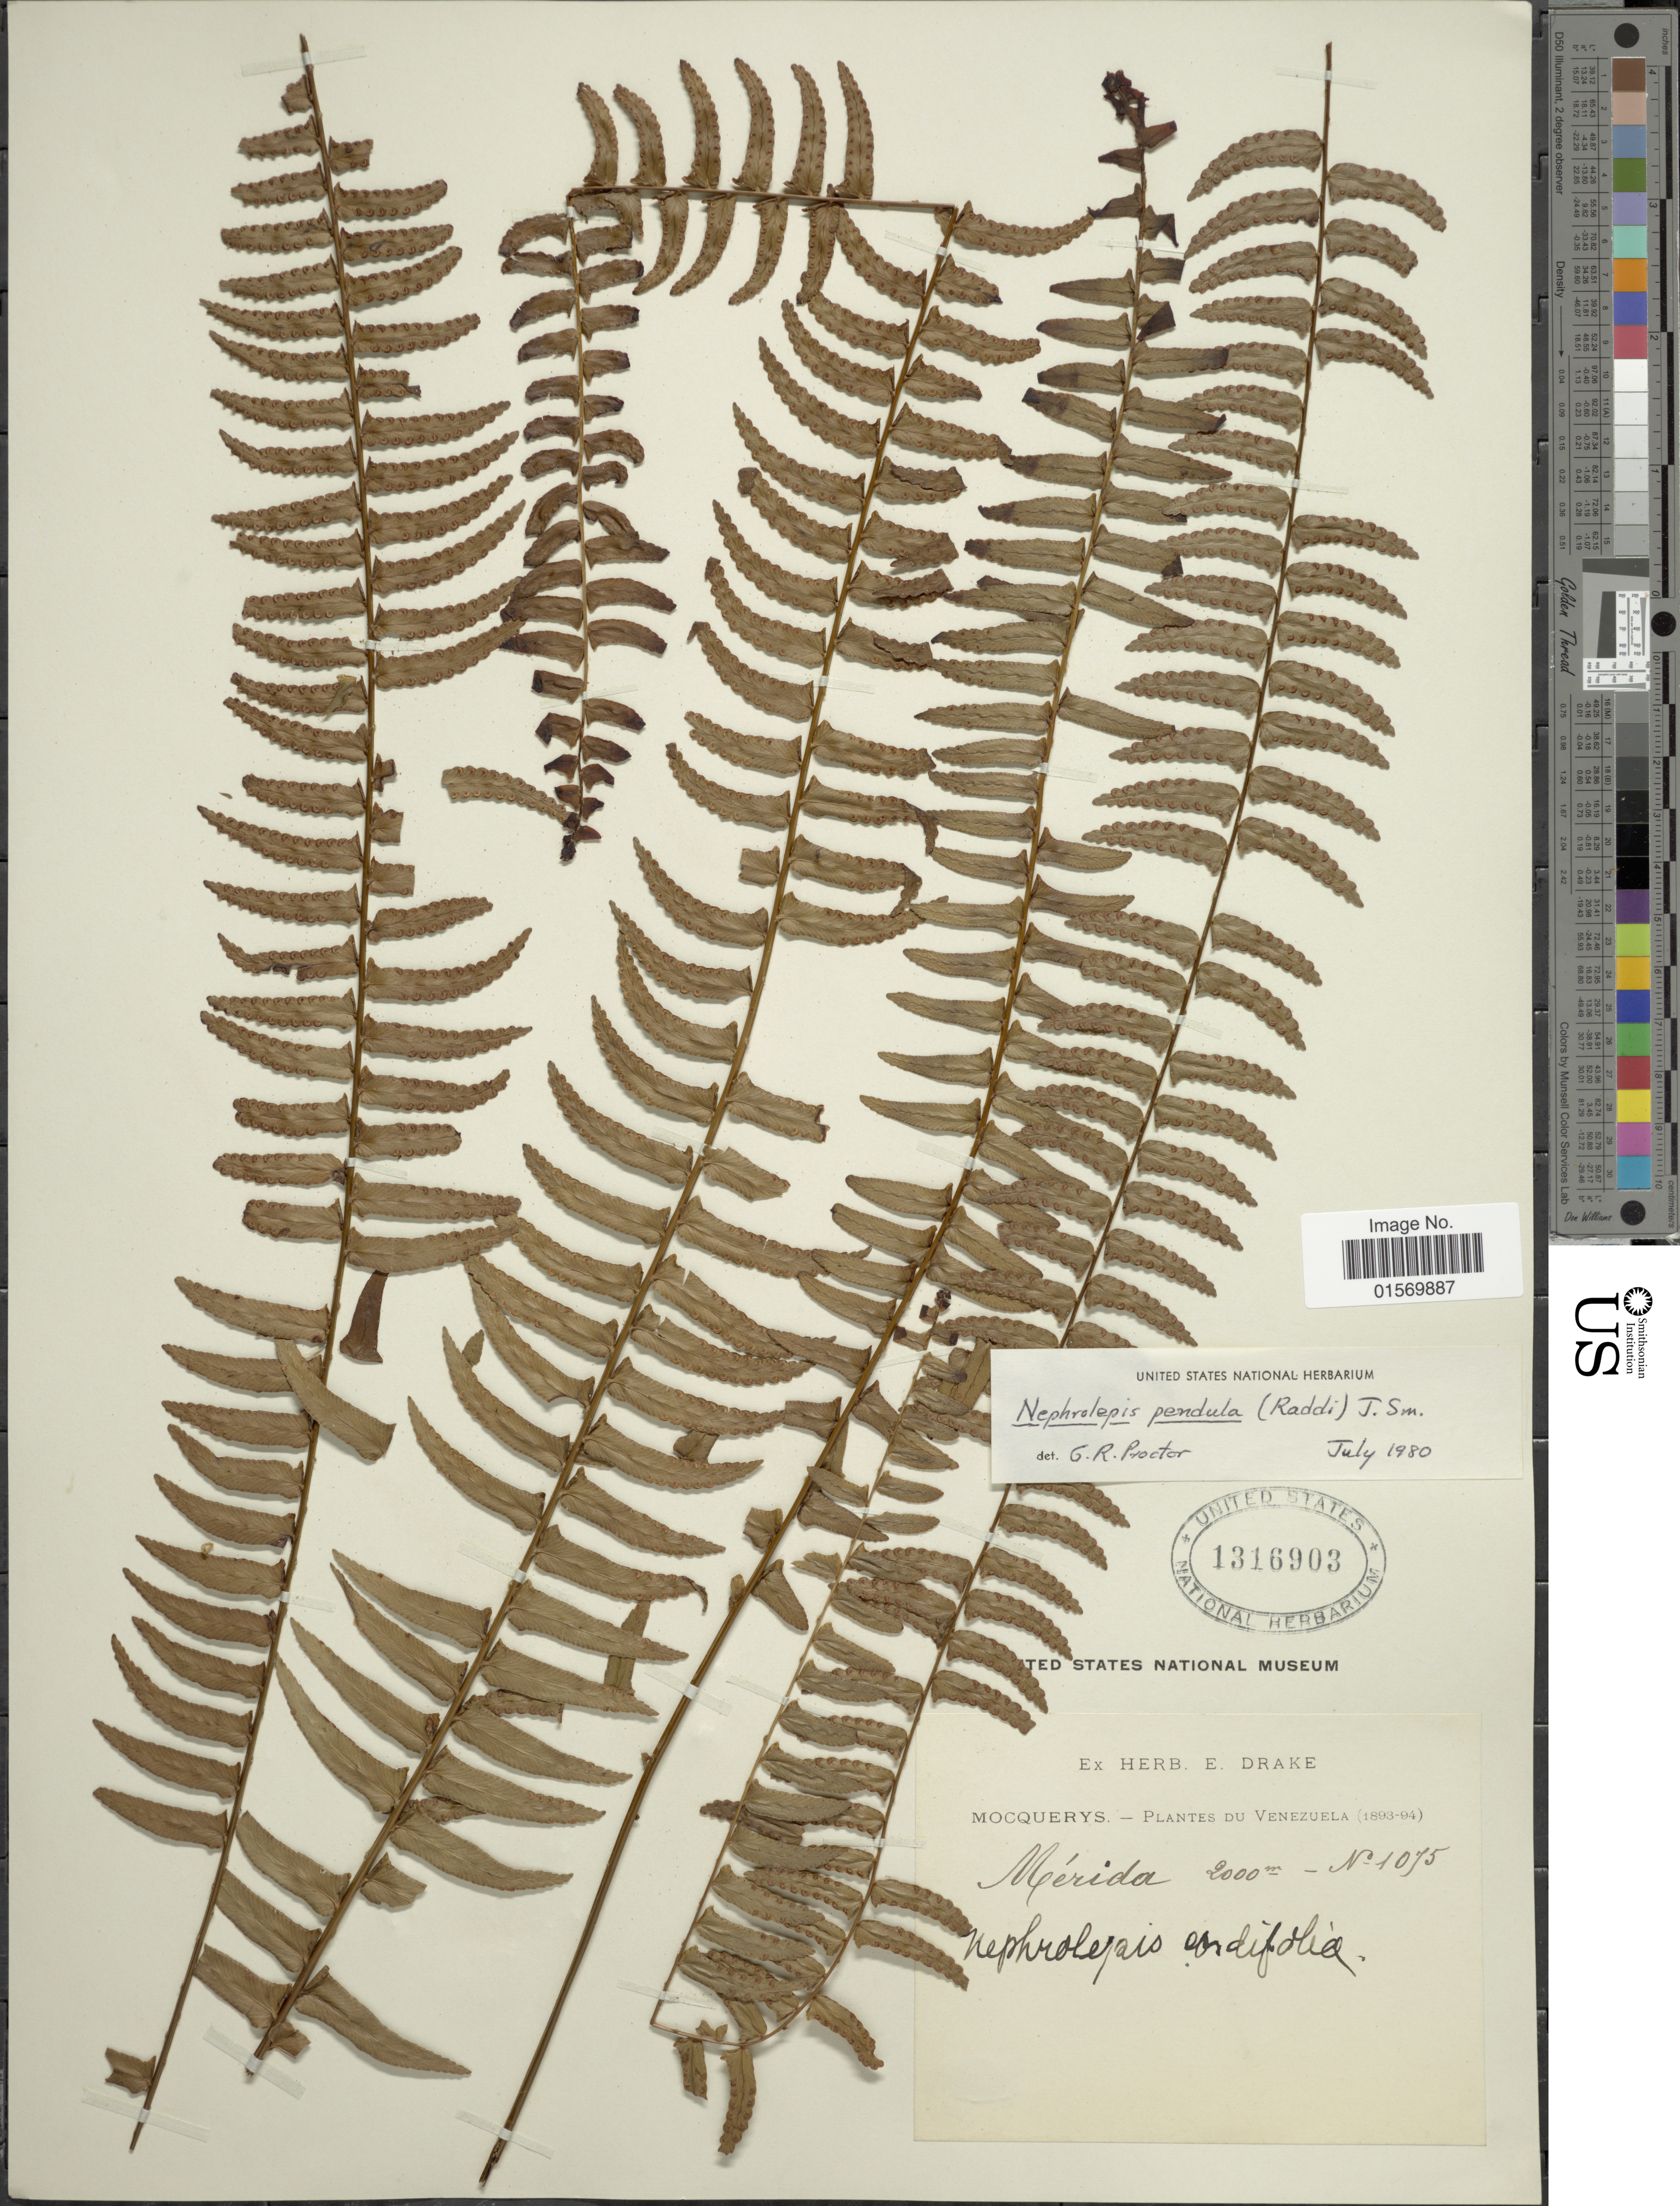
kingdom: Plantae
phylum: Tracheophyta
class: Polypodiopsida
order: Polypodiales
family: Nephrolepidaceae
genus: Nephrolepis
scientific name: Nephrolepis pendula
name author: (Raddi) J. Sm.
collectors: A. Mocquerys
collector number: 1075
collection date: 1893/1894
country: Venezuela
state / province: Mérida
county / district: Libertador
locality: Mérida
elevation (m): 2000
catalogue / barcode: US 1316903